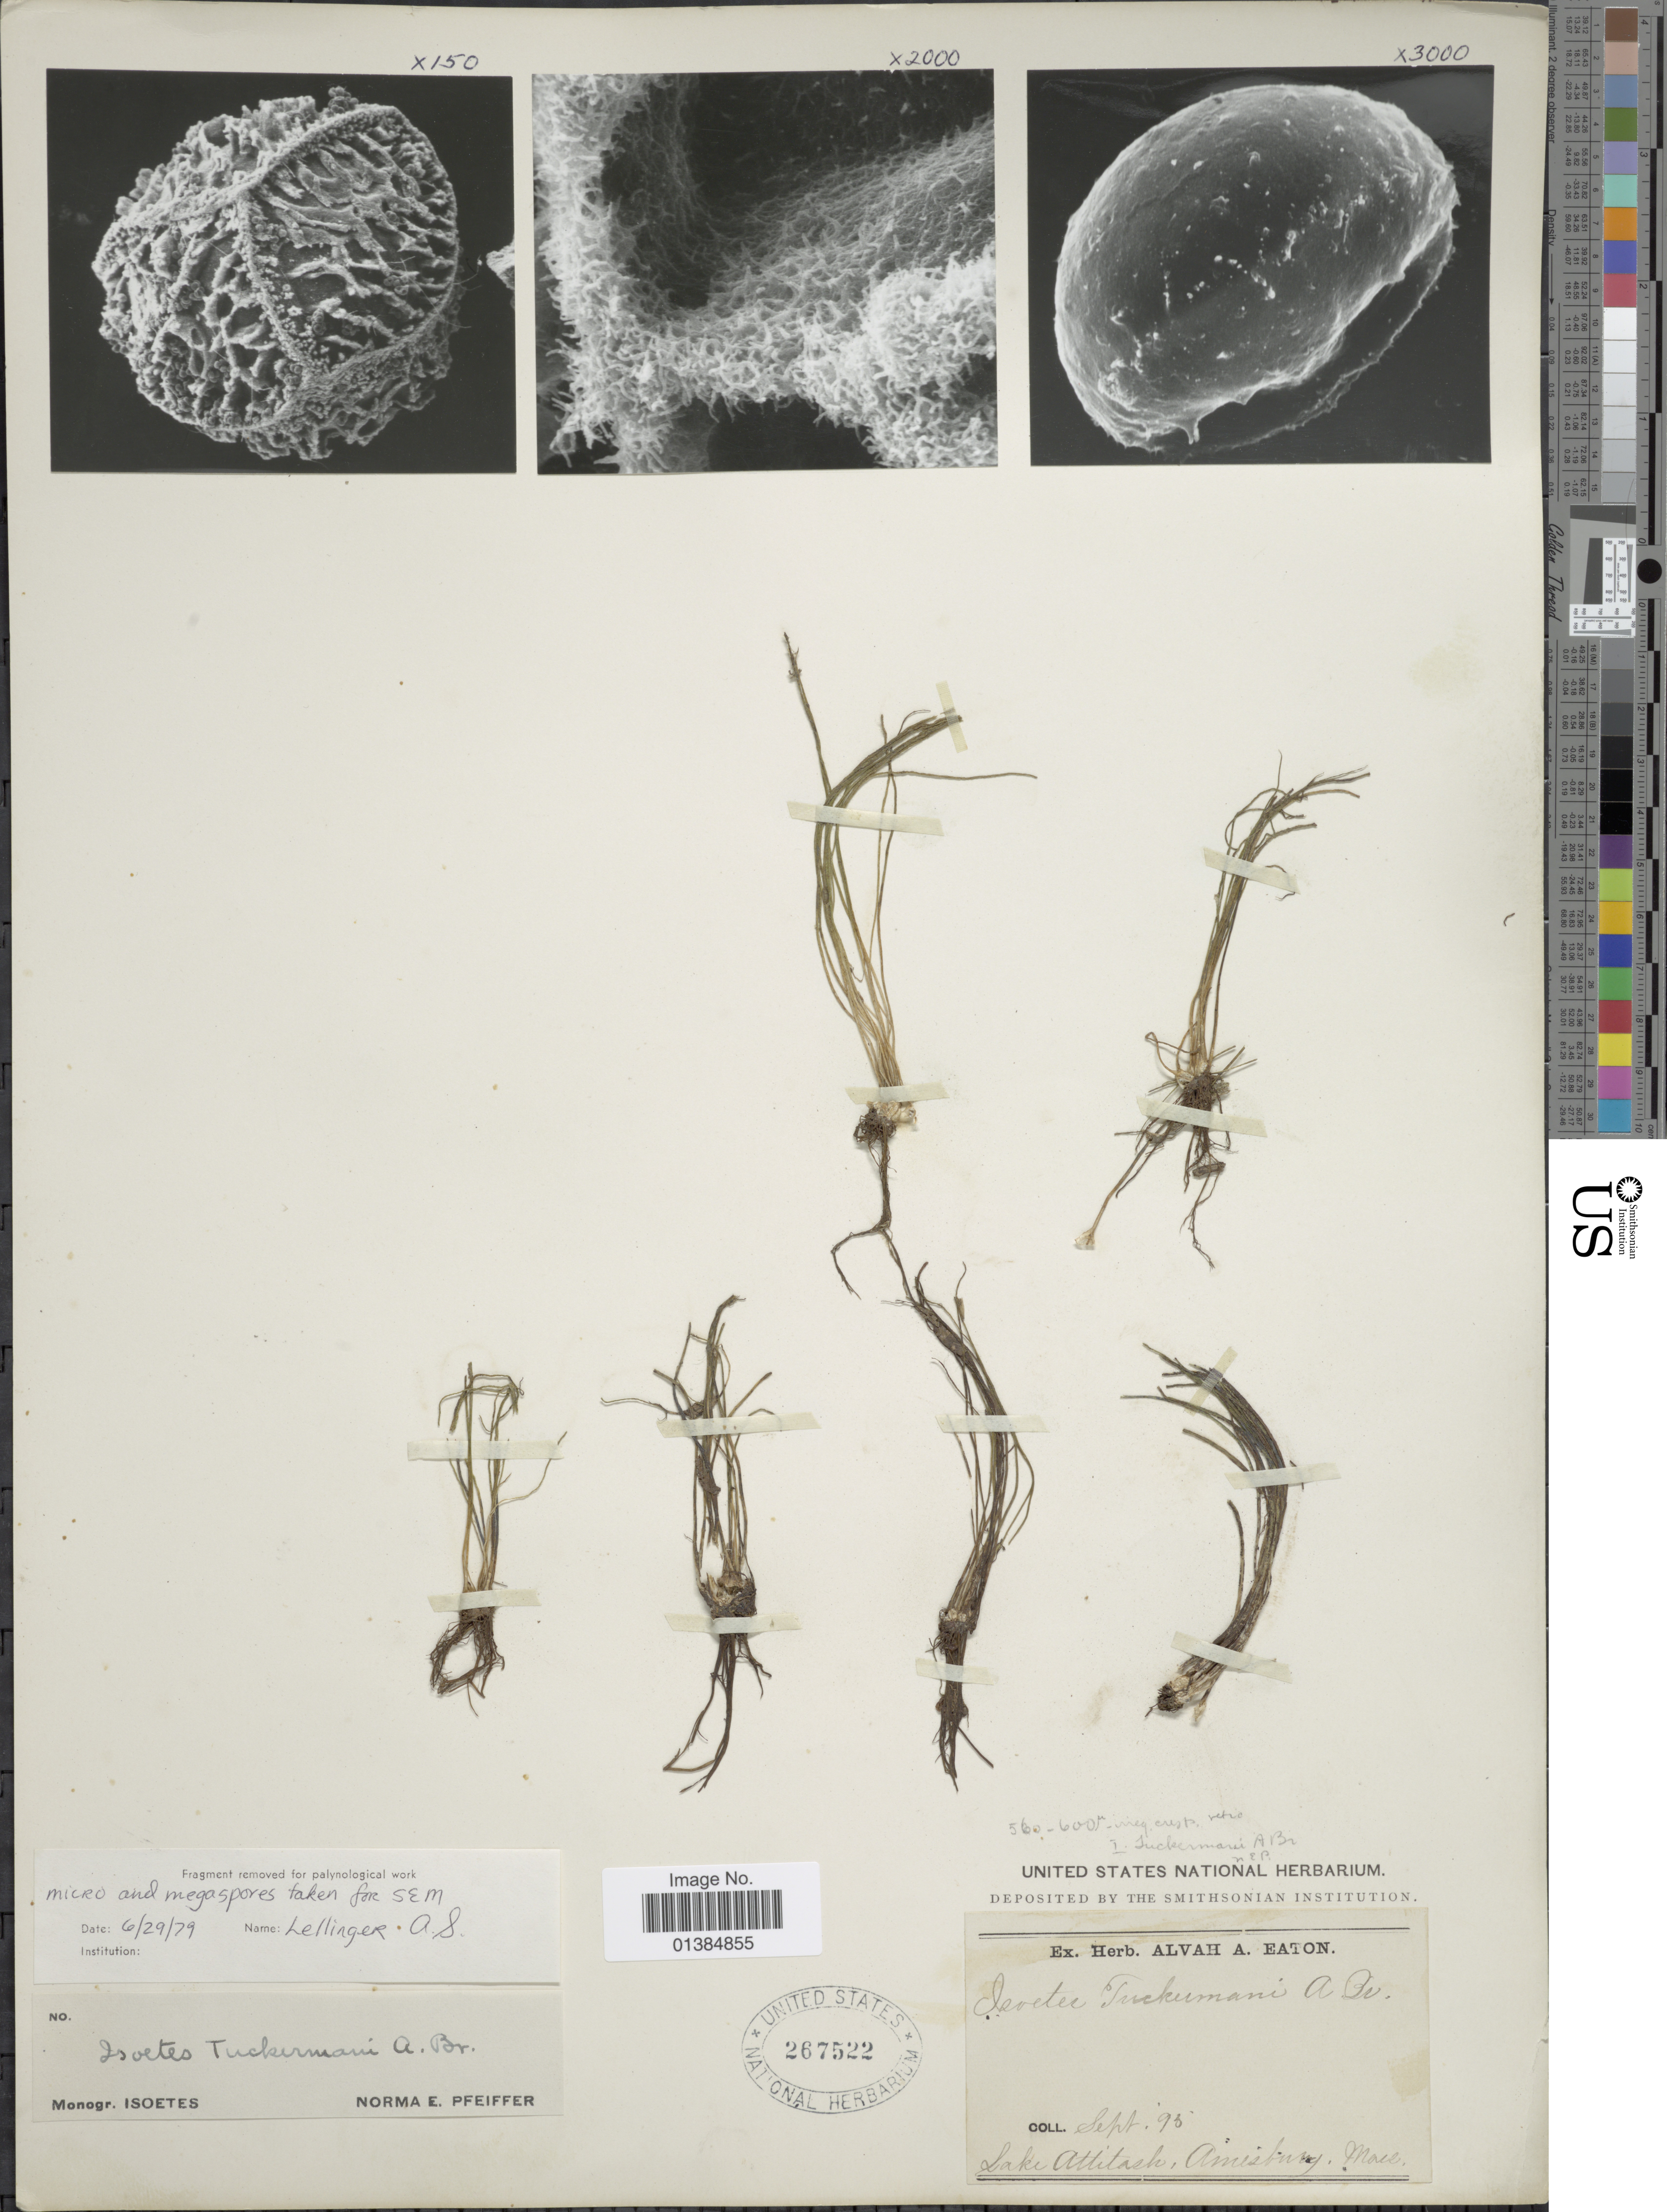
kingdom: Plantae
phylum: Tracheophyta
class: Lycopodiopsida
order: Isoetales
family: Isoetaceae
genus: Isoetes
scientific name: Isoetes tuckermanii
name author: A. Braun ex Engelm.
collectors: ex herb. Alvah A. Eaton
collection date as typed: Transcribed d/m/y: /9/93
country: United States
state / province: Massachusetts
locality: Lake Attitash, Amesbury.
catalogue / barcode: US 267522